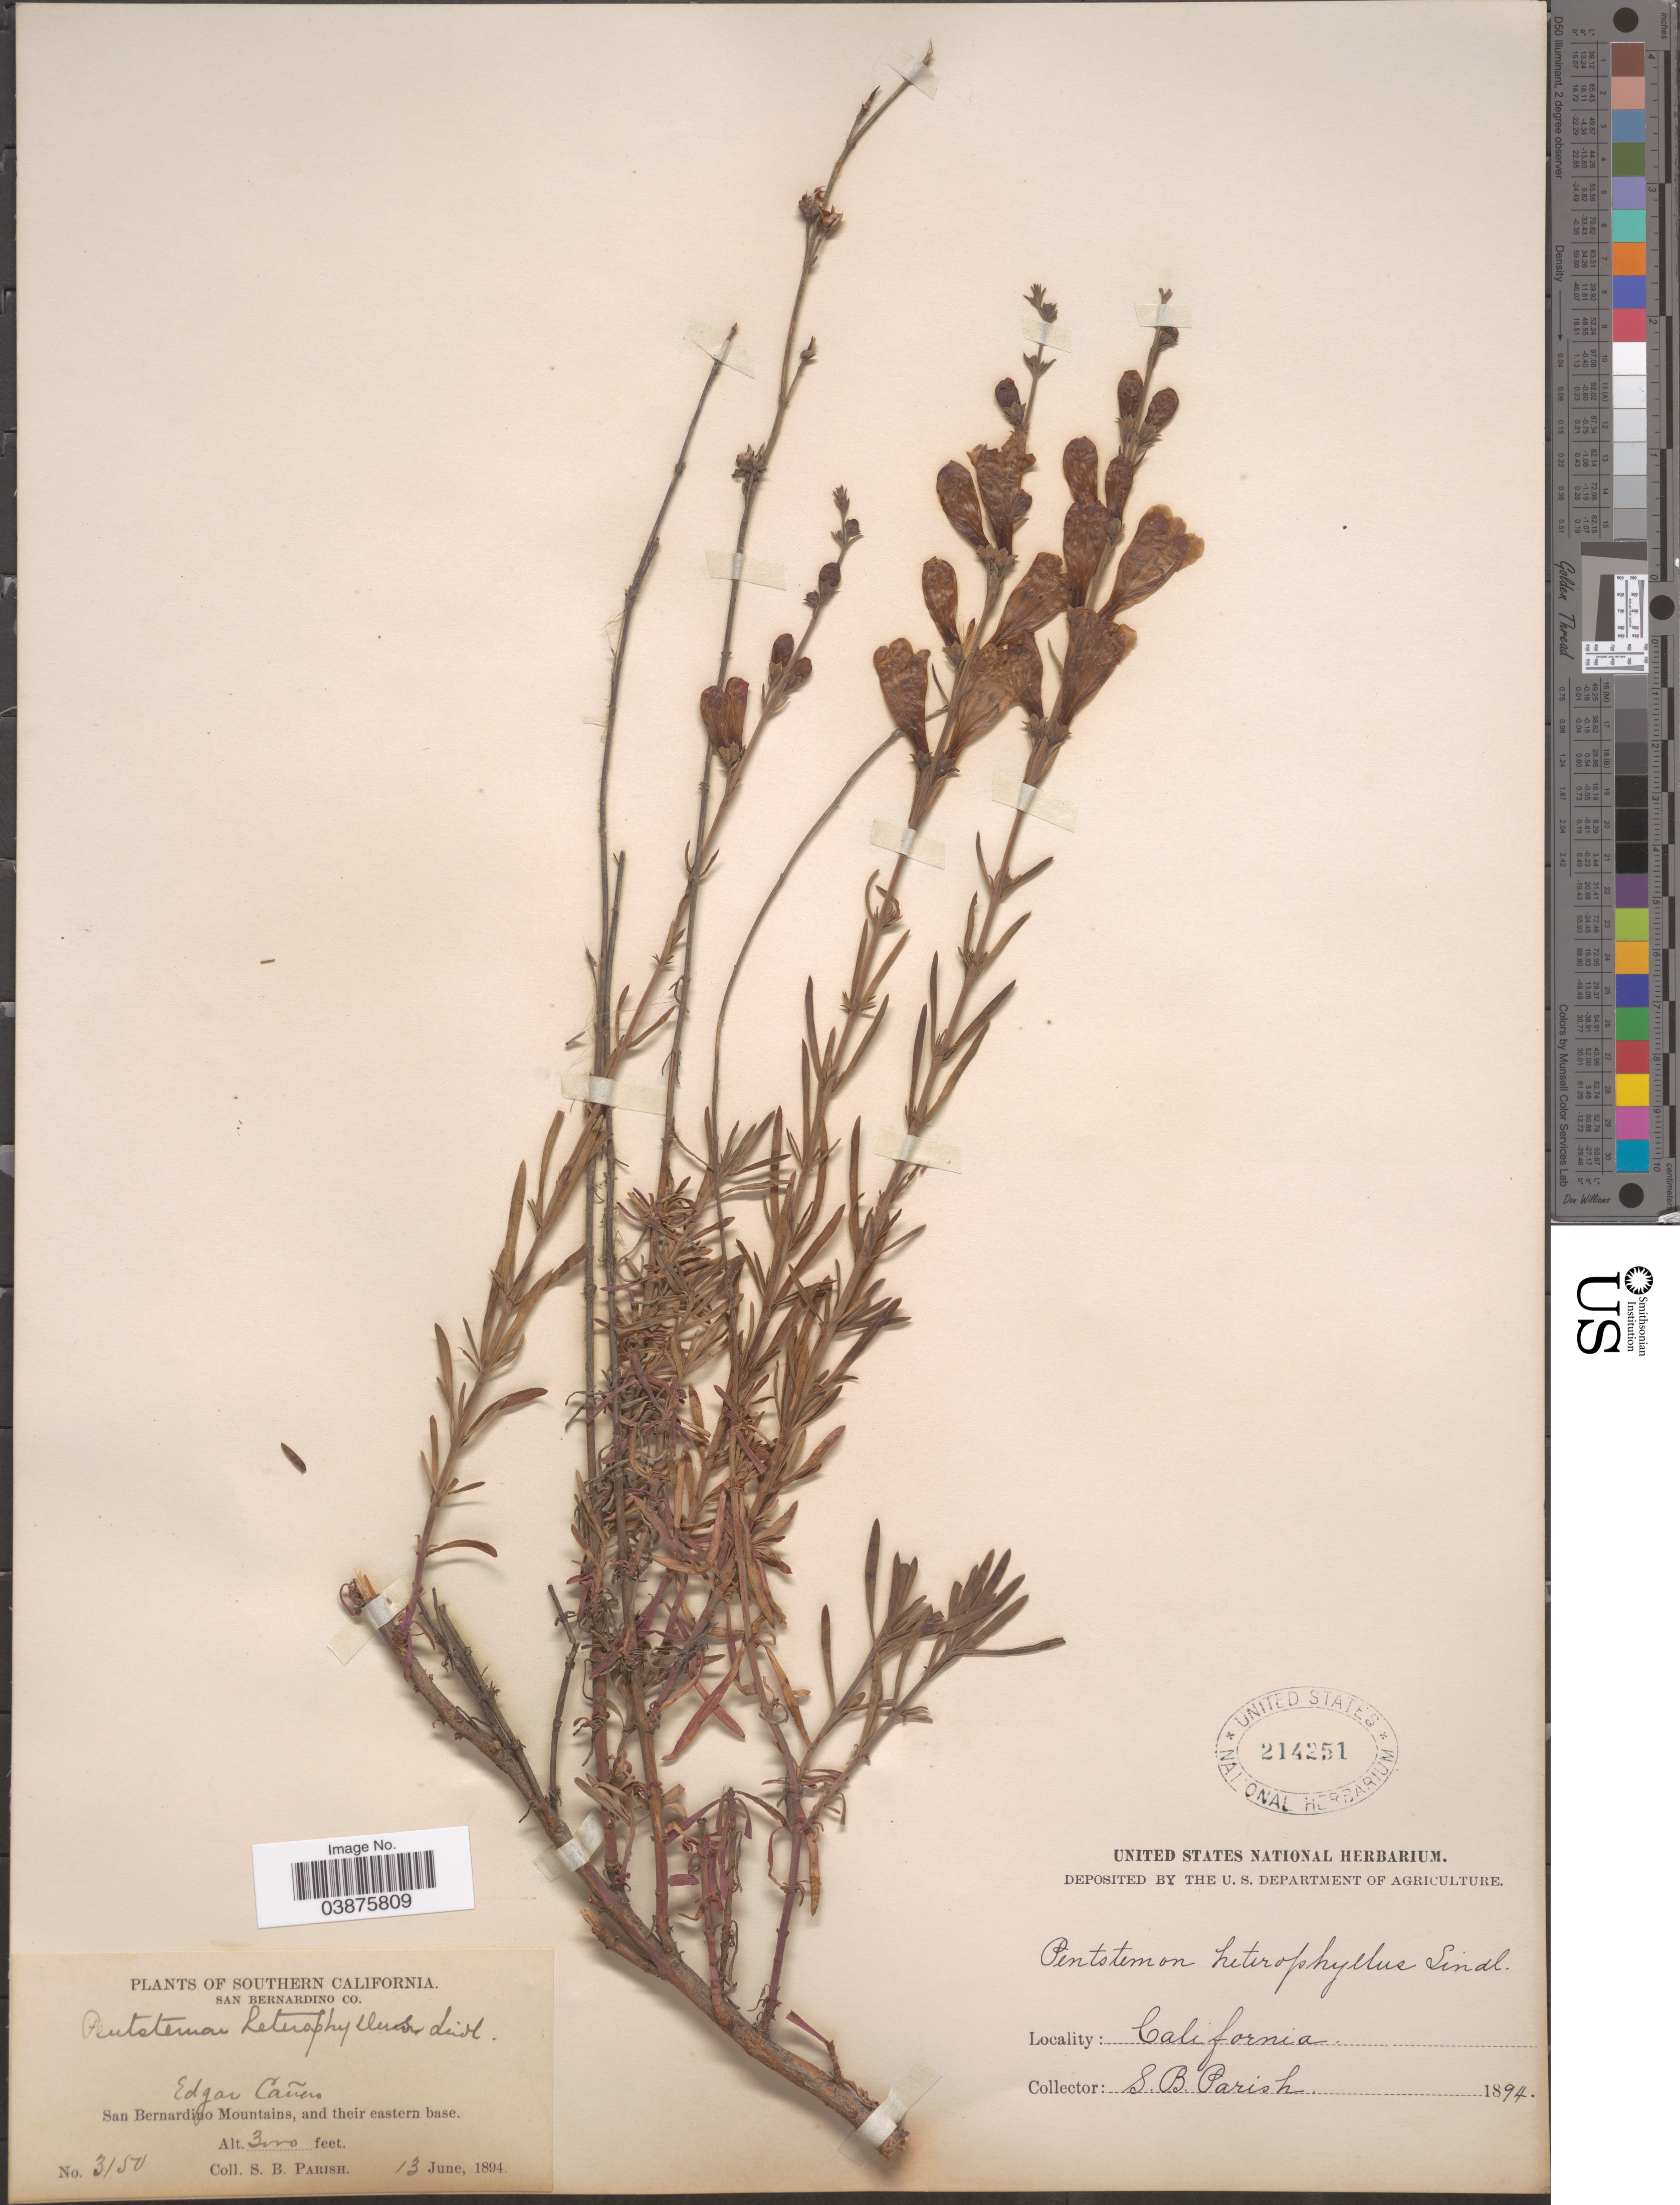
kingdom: Plantae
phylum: Tracheophyta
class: Magnoliopsida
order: Lamiales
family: Plantaginaceae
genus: Penstemon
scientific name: Penstemon heterophyllus subsp. australis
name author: (Munz & I.M. Johnst.) D.D. Keck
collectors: S. B. Parish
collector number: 3150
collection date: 1894-06-13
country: United States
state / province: California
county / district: San Bernardino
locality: Southern California. San Bernardino Co. Edgar Cañon. San Bernardino Mountains, and their eastern base.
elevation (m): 914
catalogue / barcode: US 214251